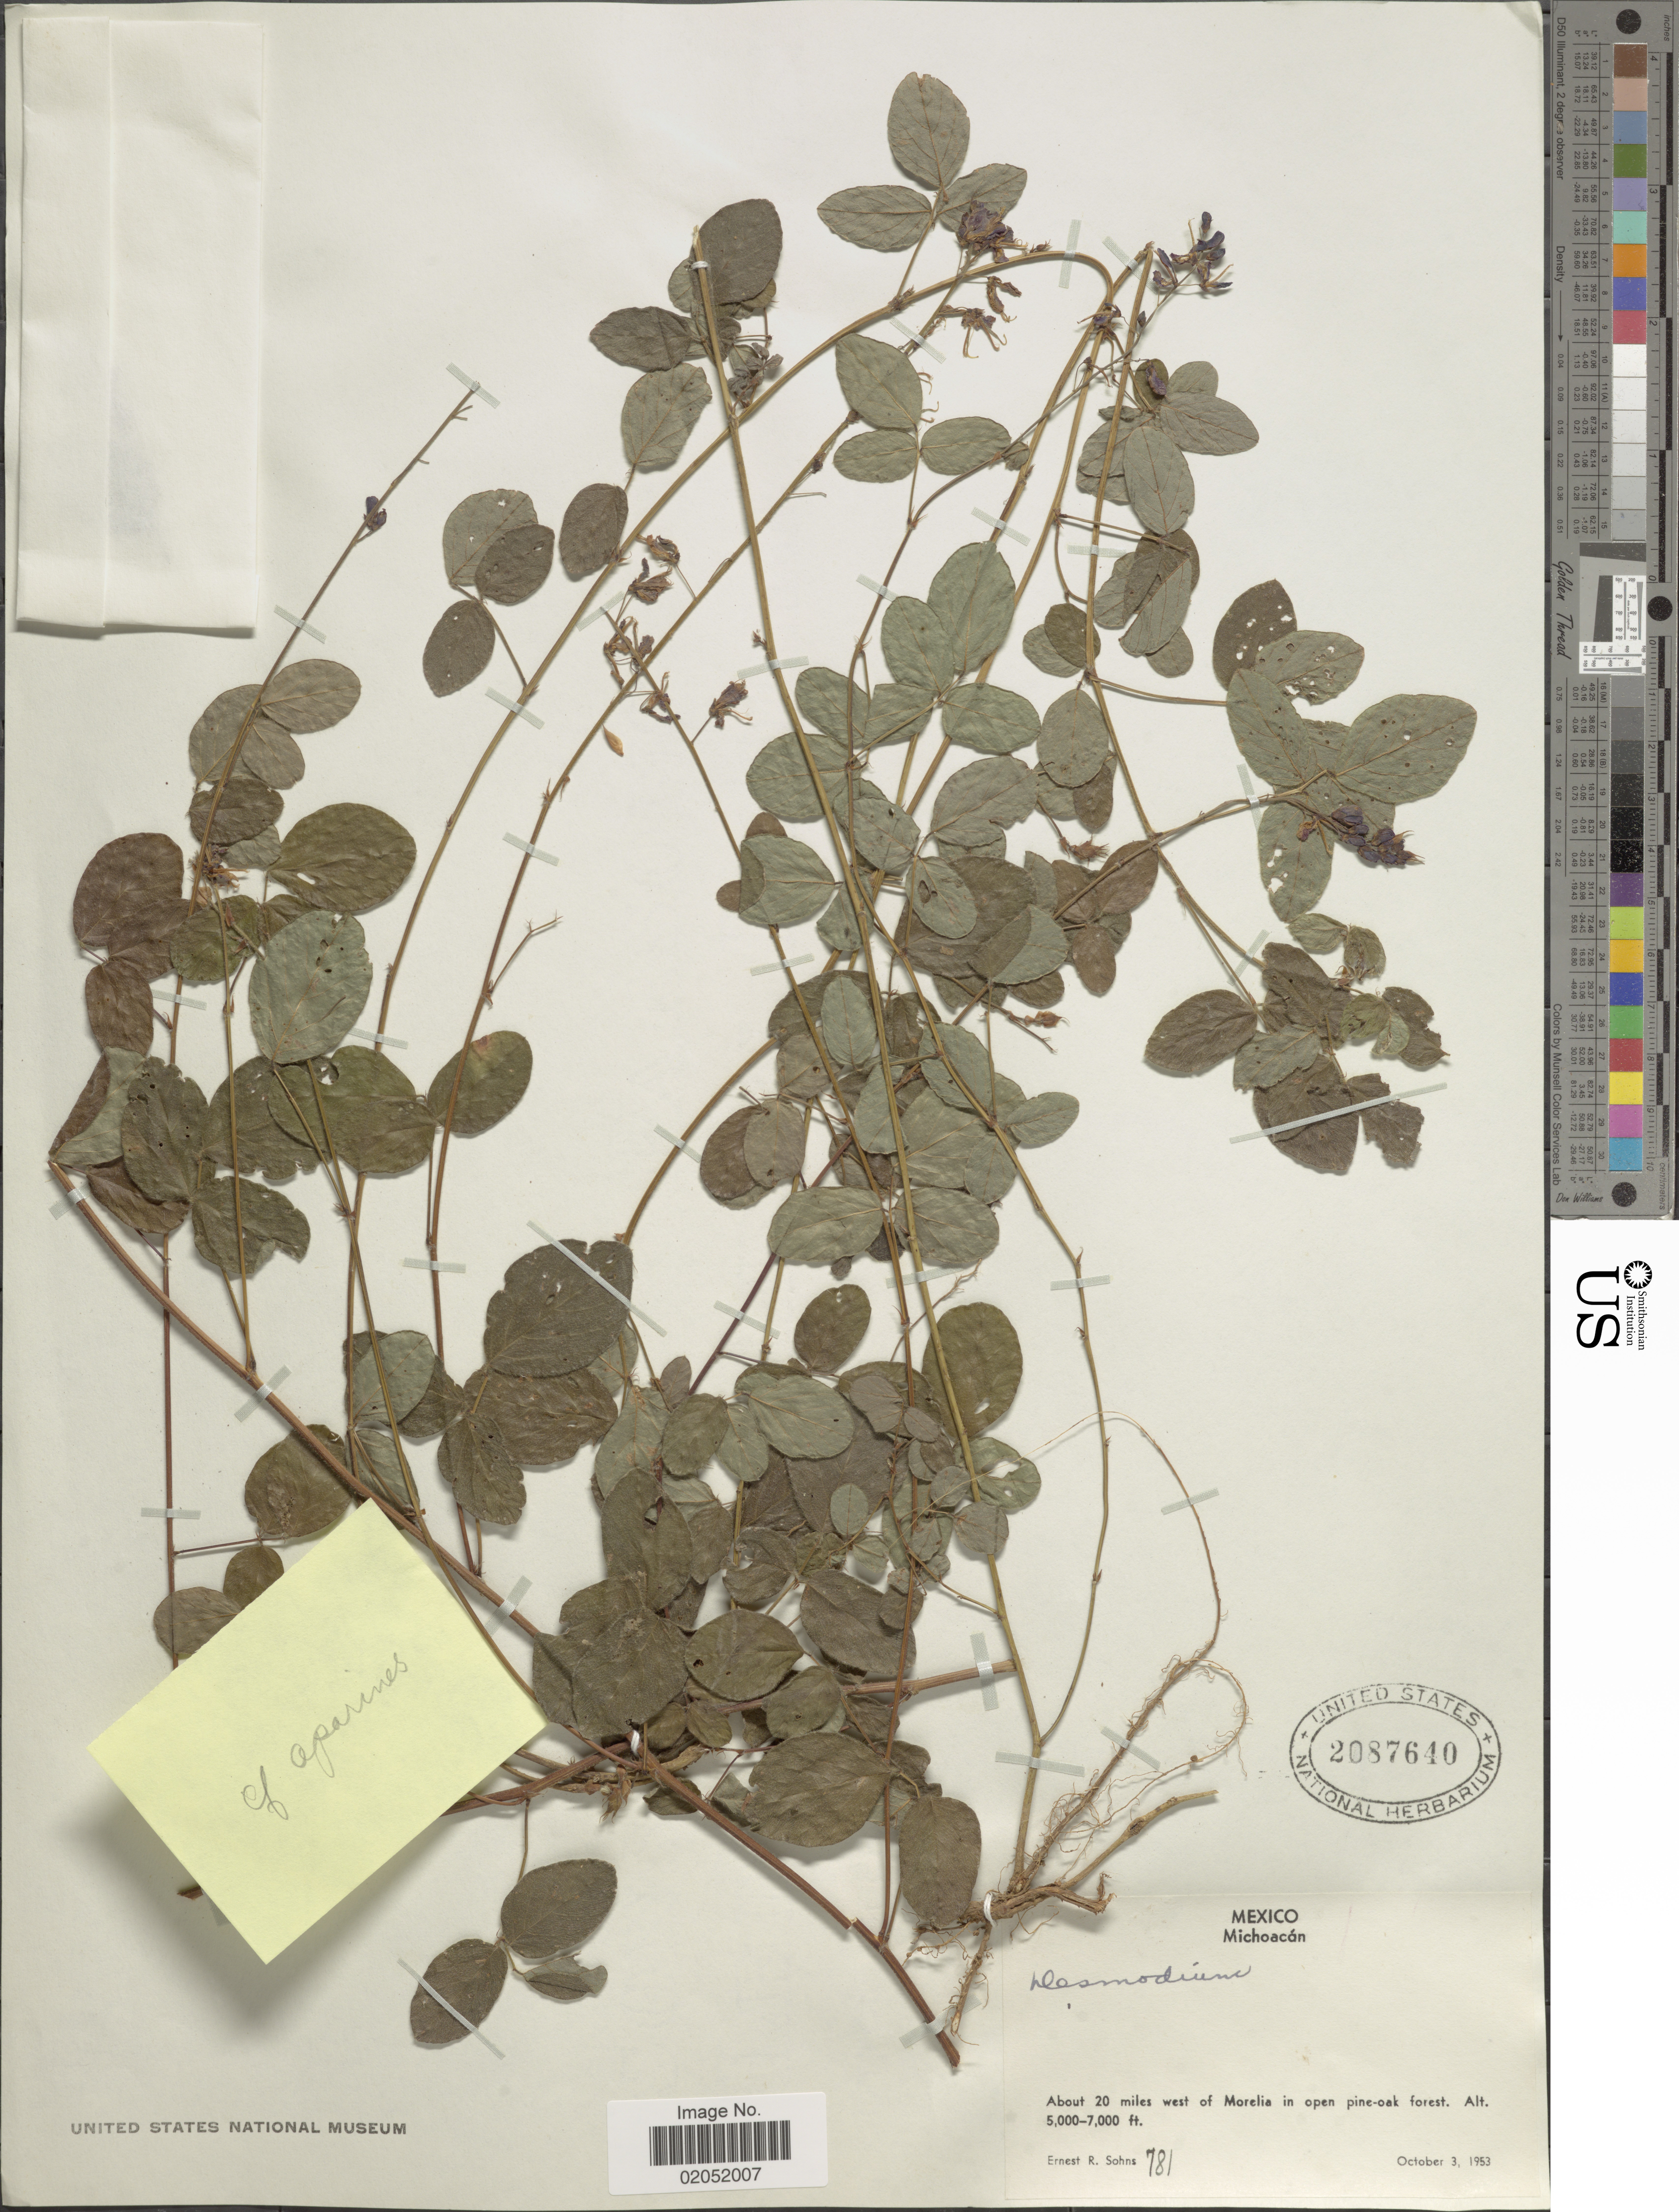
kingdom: Plantae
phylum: Tracheophyta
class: Magnoliopsida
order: Fabales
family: Fabaceae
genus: Desmodium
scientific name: Desmodium aparines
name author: (Link) DC.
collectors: E. R. Sohns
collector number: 781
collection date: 1953-10-03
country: Mexico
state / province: Michoacán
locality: About 20 miles West of Morelia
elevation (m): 1524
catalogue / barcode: US 2087640